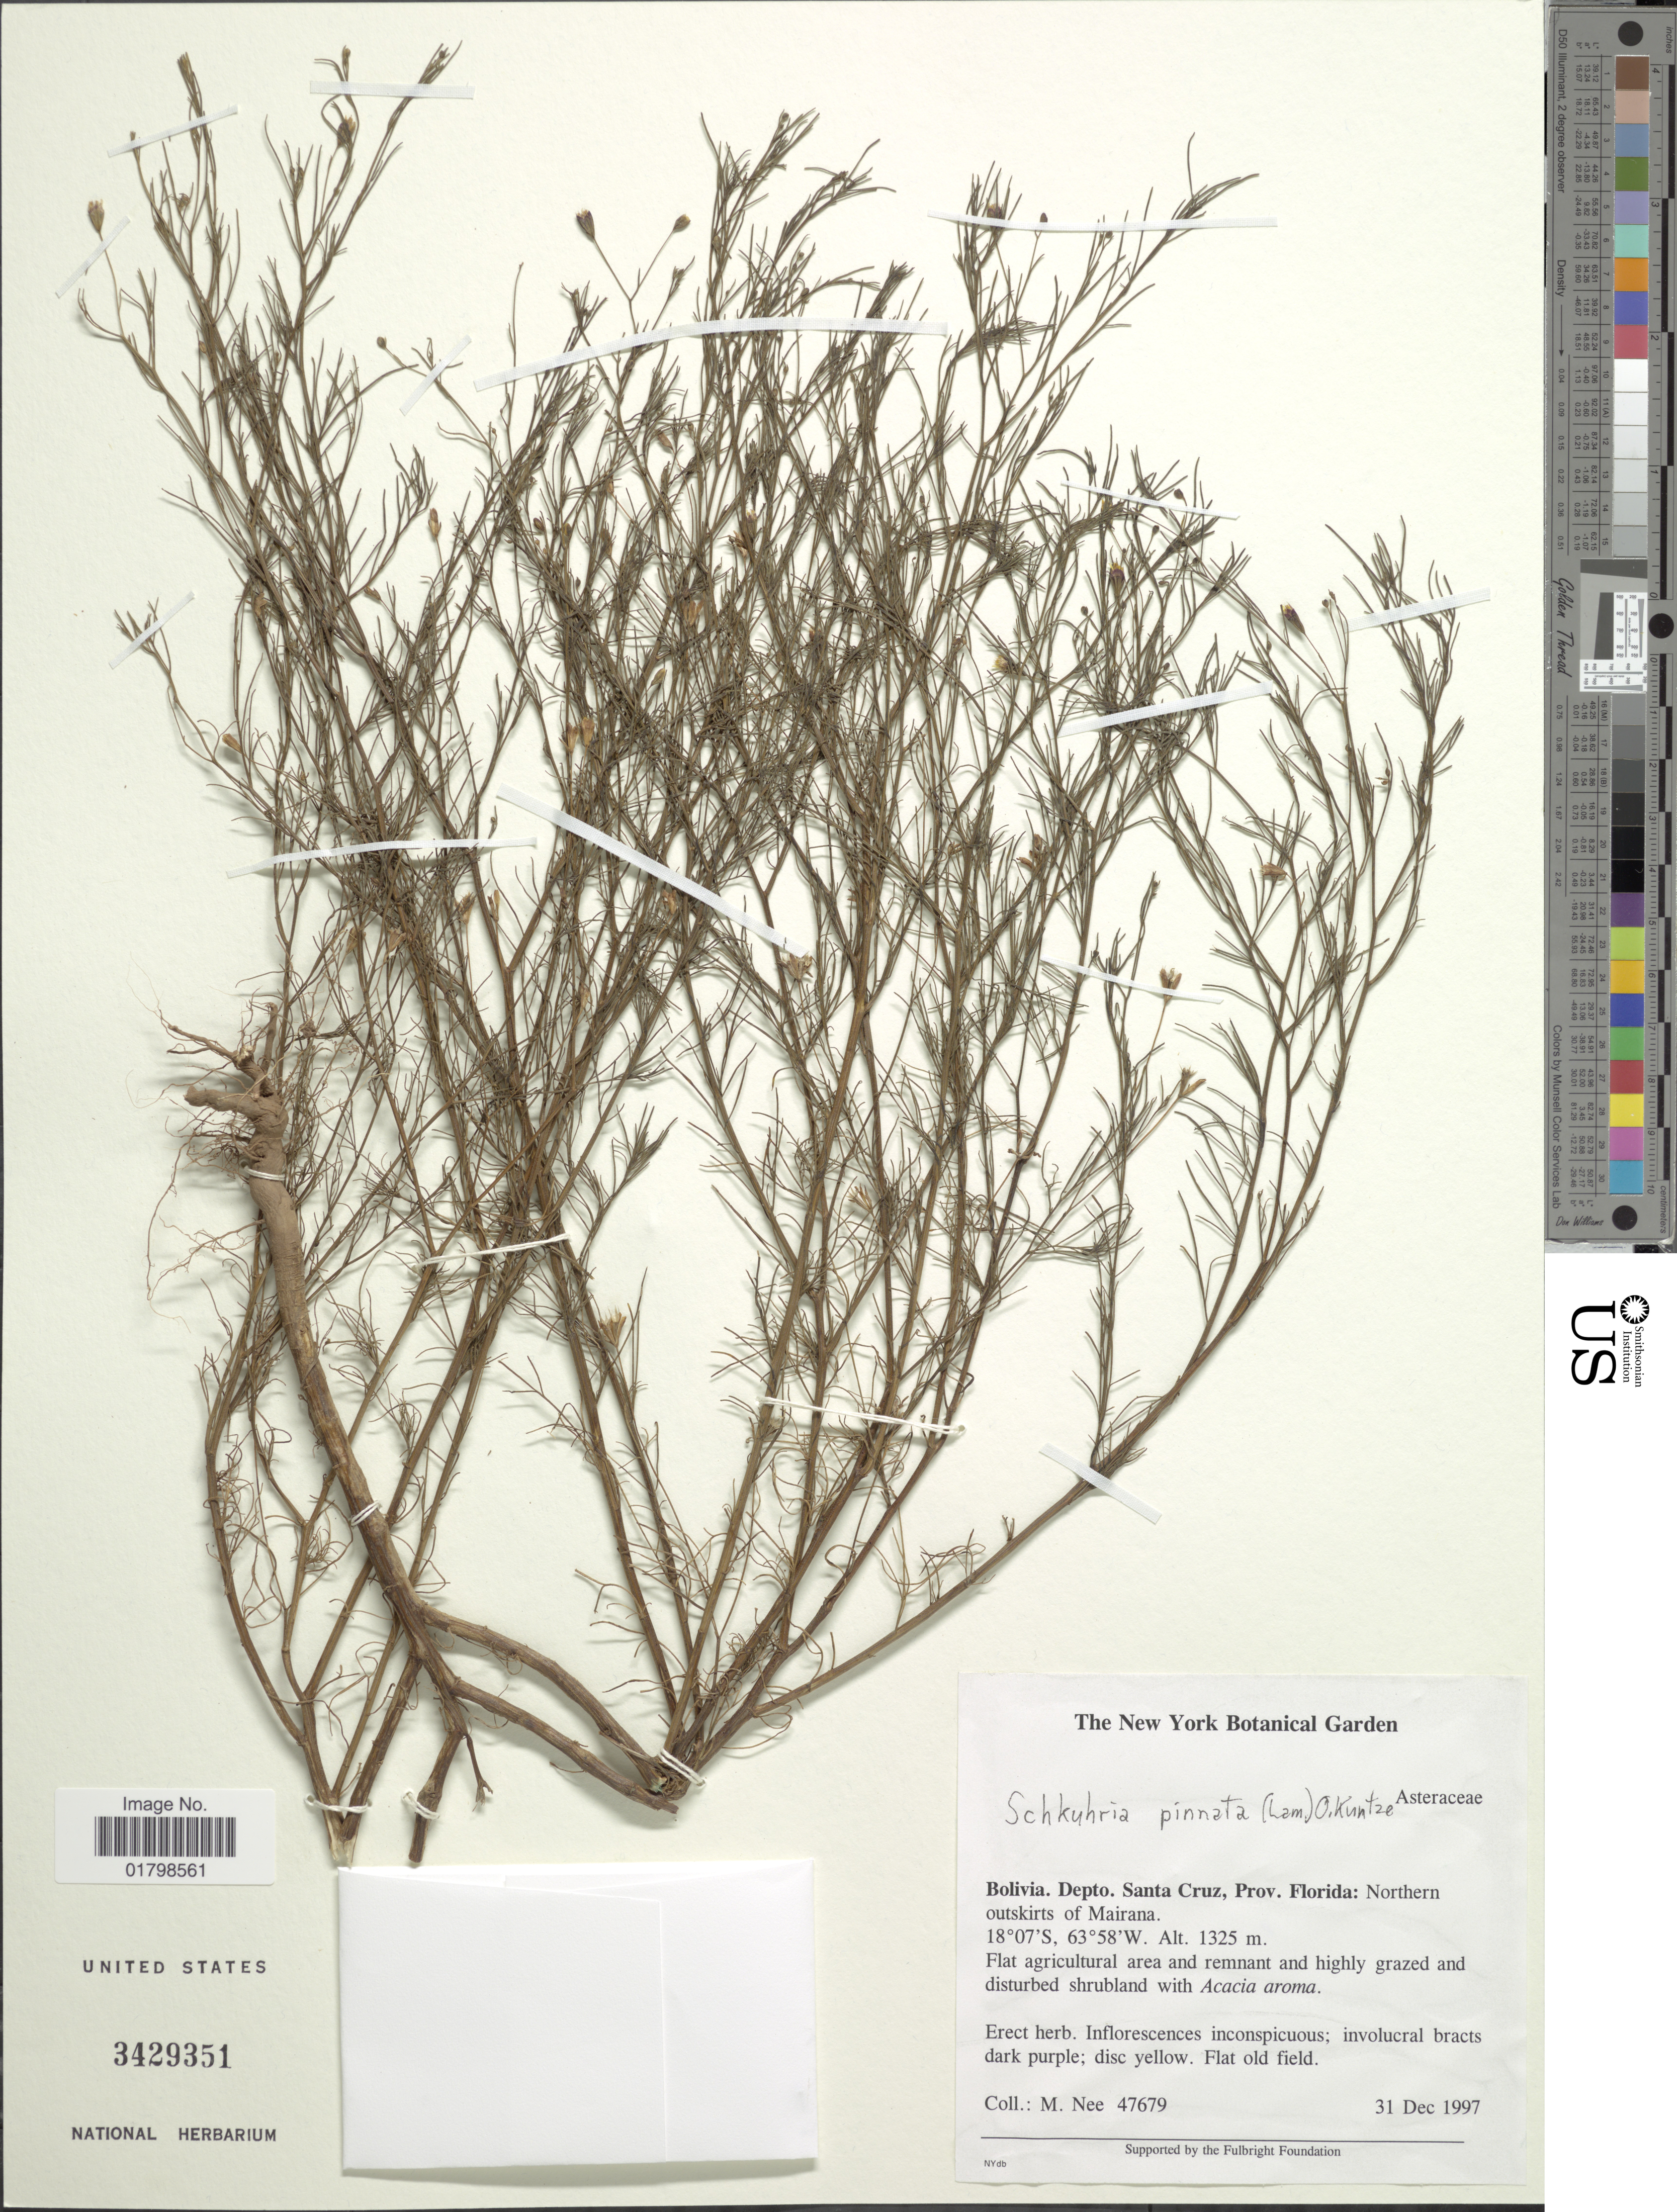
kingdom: Plantae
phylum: Tracheophyta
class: Magnoliopsida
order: Asterales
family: Asteraceae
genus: Schkuhria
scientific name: Schkuhria pinnata var. octoaristata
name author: Cabrera ex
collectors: M. Nee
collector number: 47679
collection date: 1997-12-31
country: Bolivia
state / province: Santa Cruz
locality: Prov. Florida: Northern outskirts of Mairana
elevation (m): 1325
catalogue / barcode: US 3429351